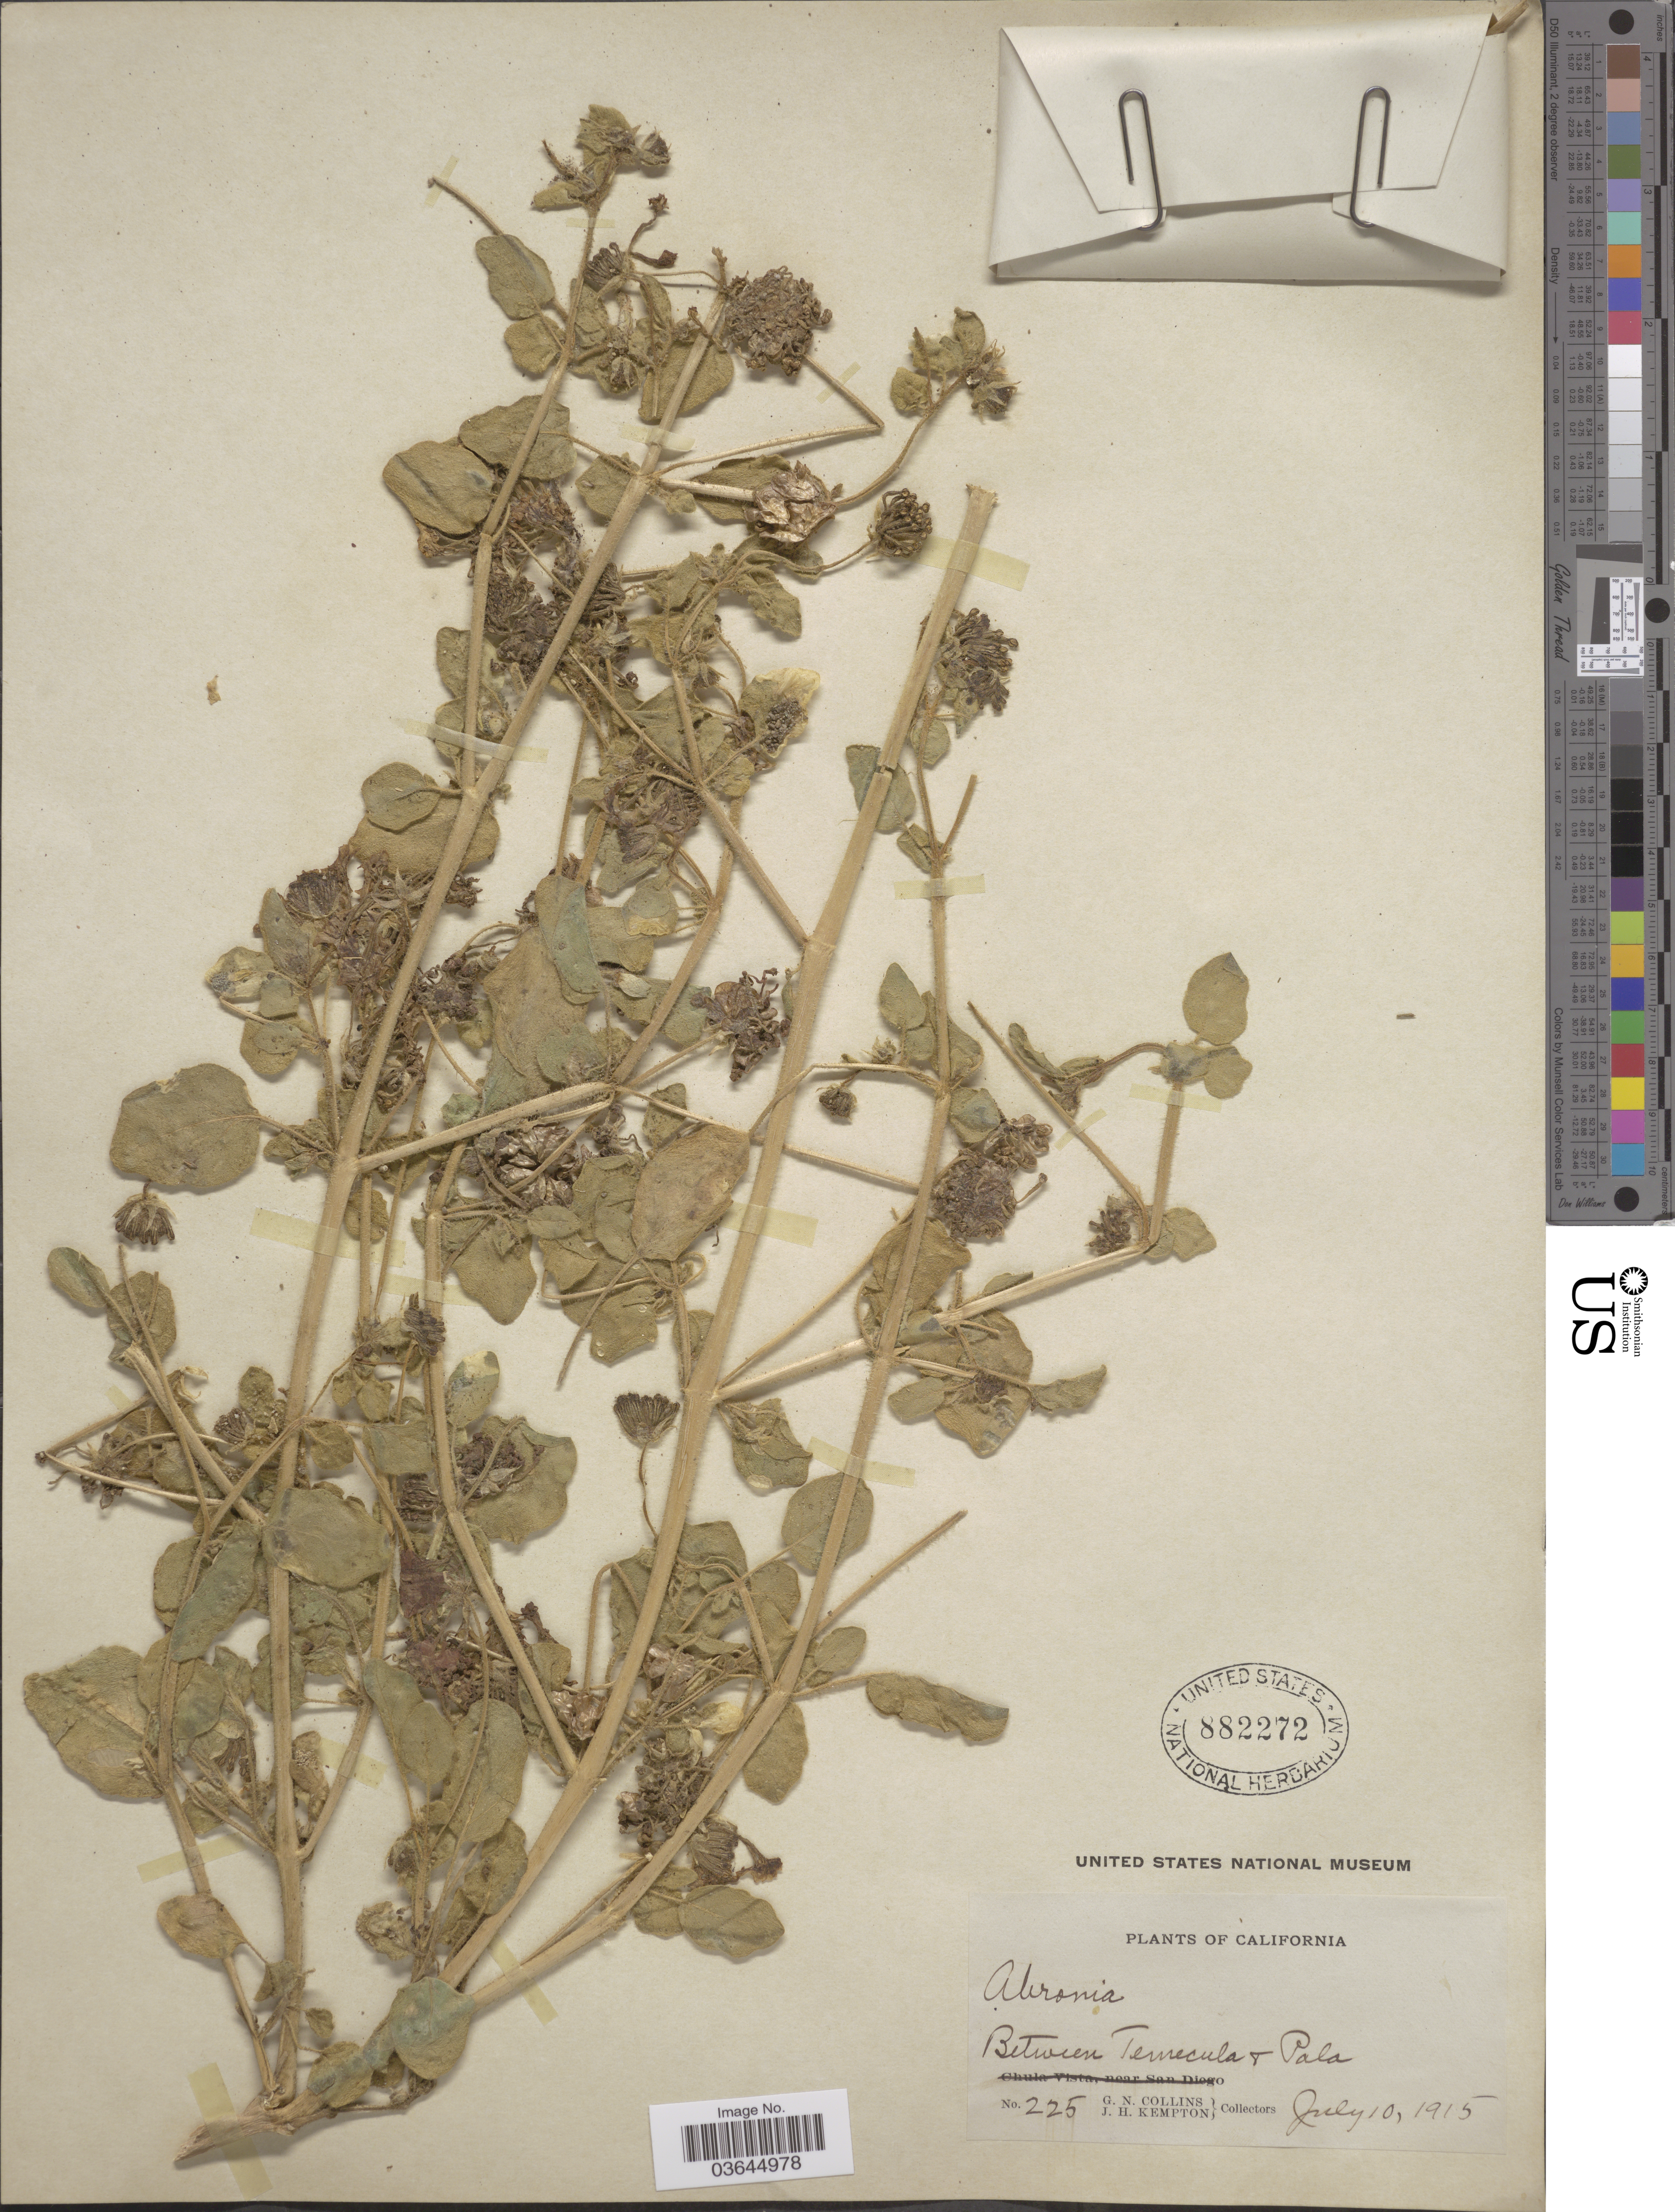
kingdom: Plantae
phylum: Tracheophyta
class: Magnoliopsida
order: Caryophyllales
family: Nyctaginaceae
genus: Abronia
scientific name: Abronia sp.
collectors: G. Collins & J. H. Kempton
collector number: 225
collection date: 1915-07-10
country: United States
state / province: California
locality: Between Temecula + Pala.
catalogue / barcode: US 882272